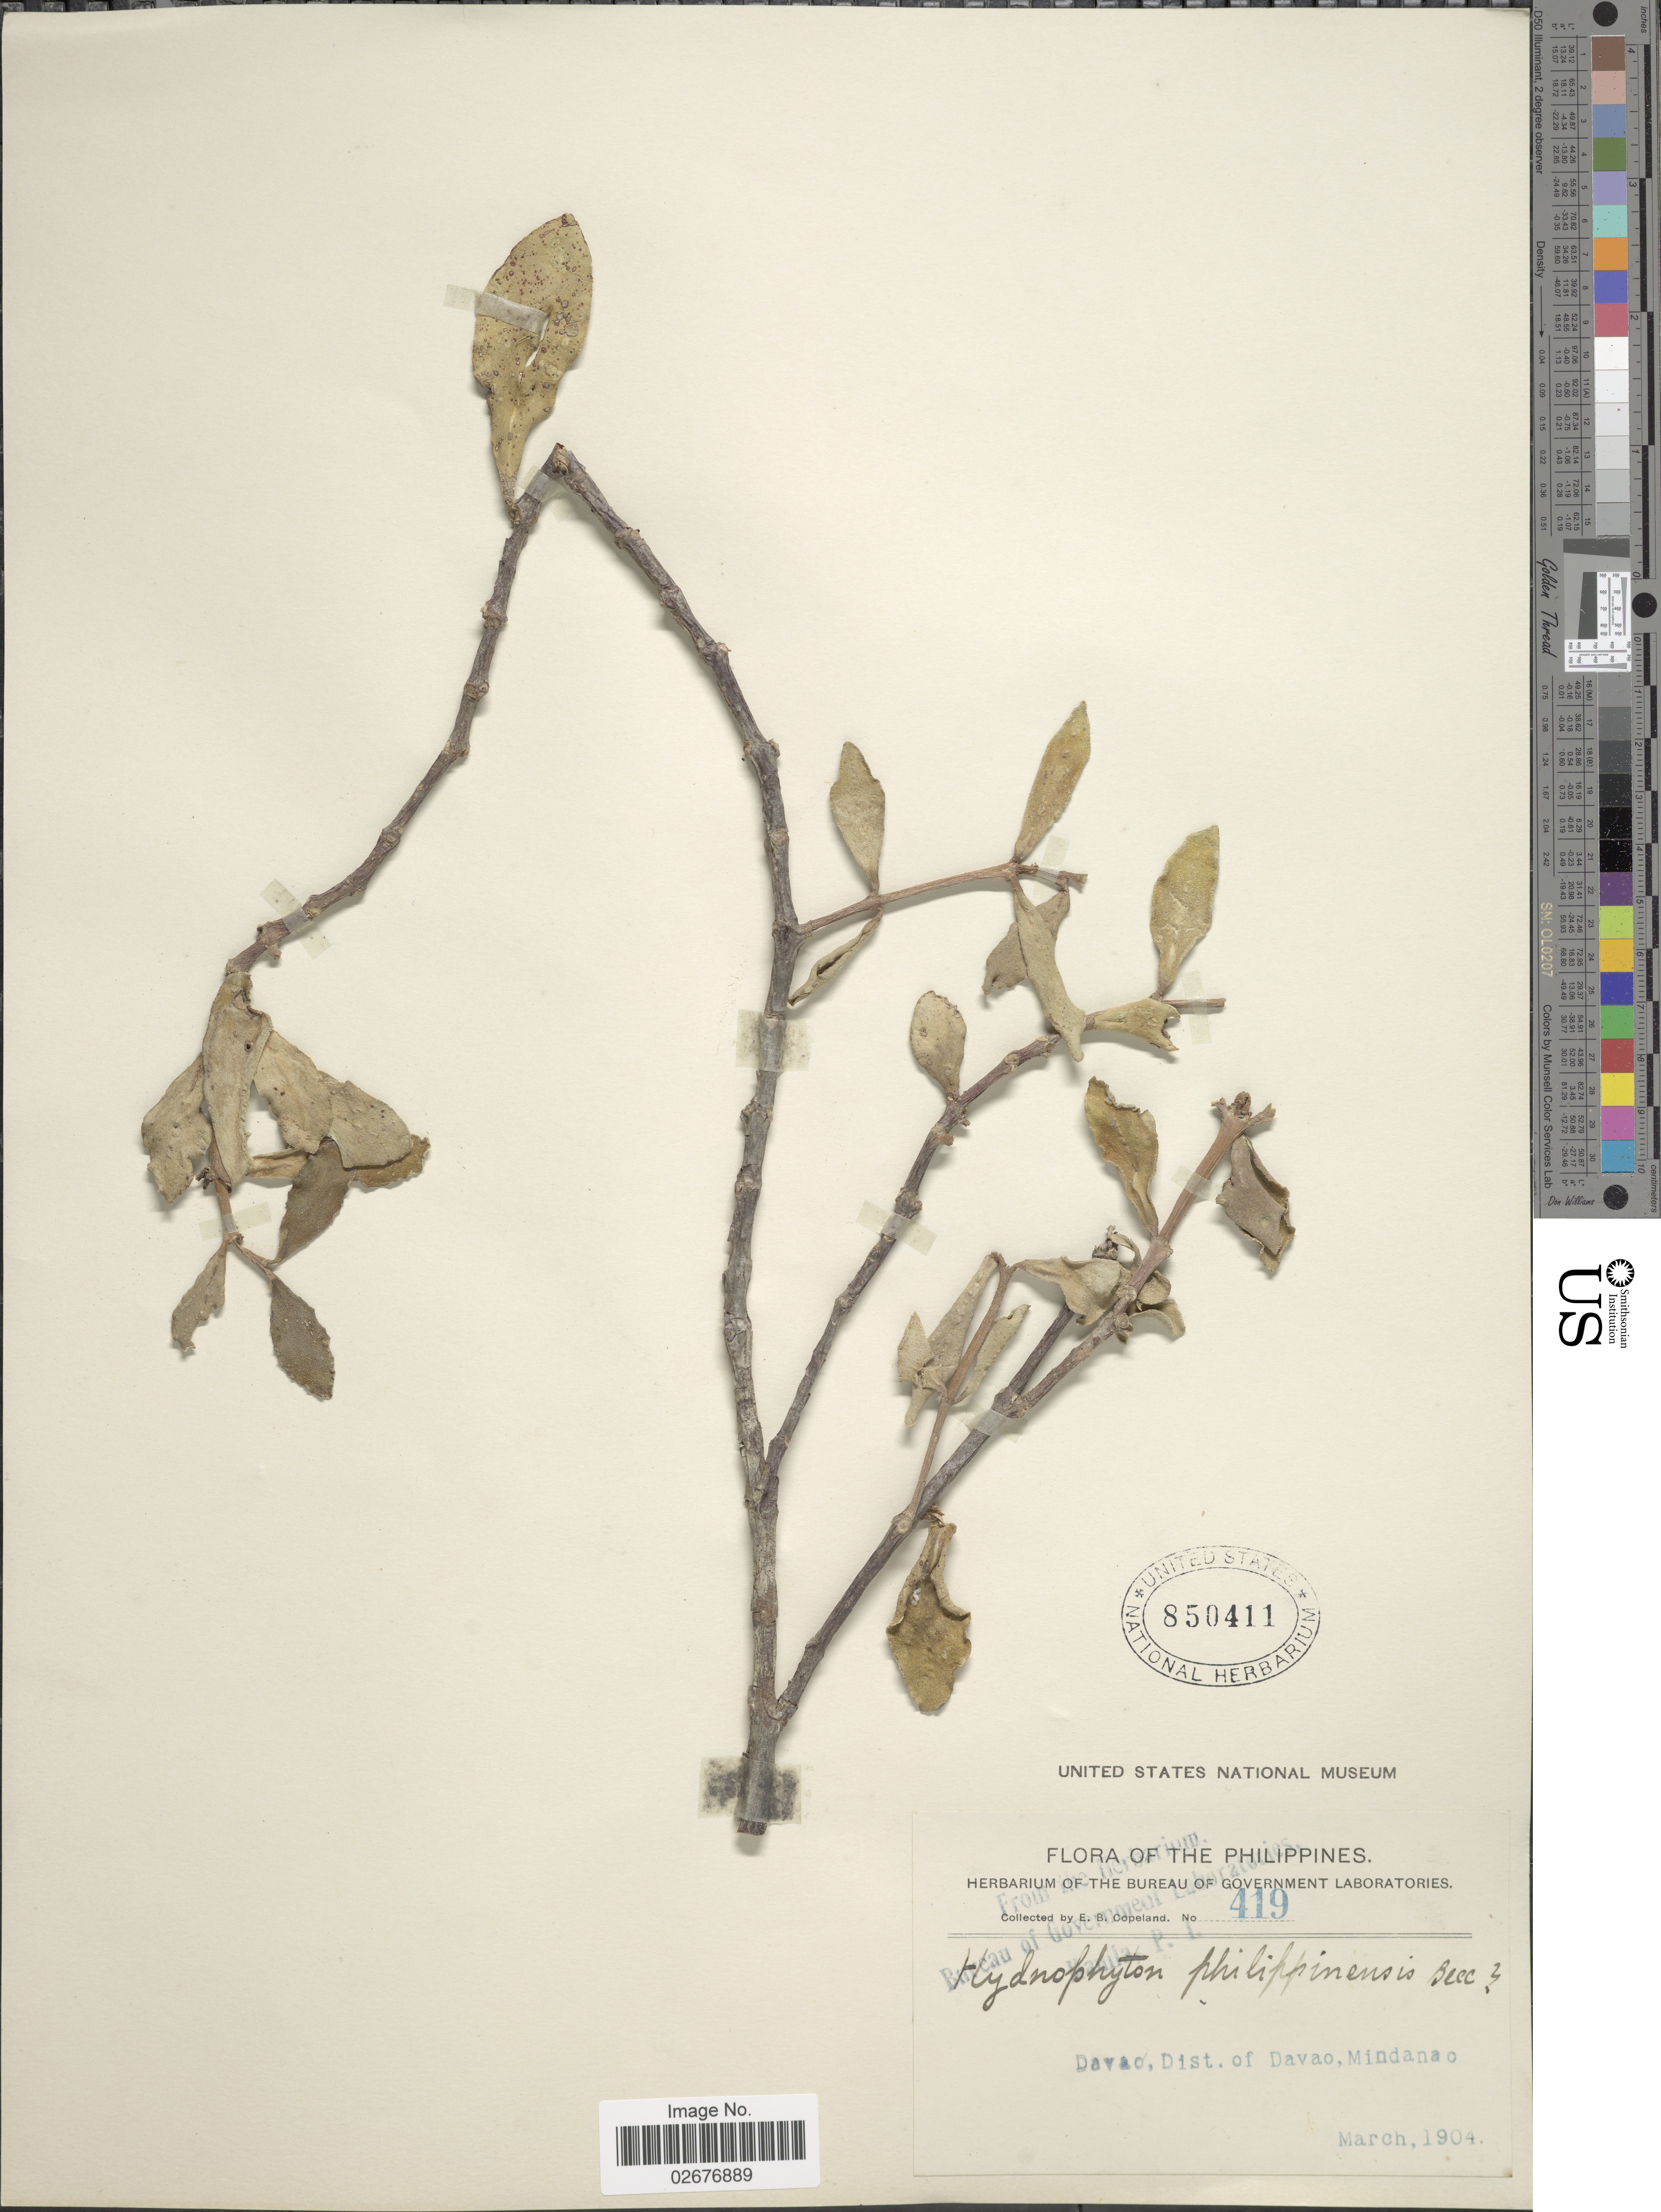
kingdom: Plantae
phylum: Tracheophyta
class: Magnoliopsida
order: Gentianales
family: Rubiaceae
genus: Hydnophytum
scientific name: Hydnophytum philippinense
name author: Becc.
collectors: E. B. Copeland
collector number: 419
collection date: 1904-03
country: Philippines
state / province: Davao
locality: Dist. of Davao, Mindanao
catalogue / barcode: US 850411